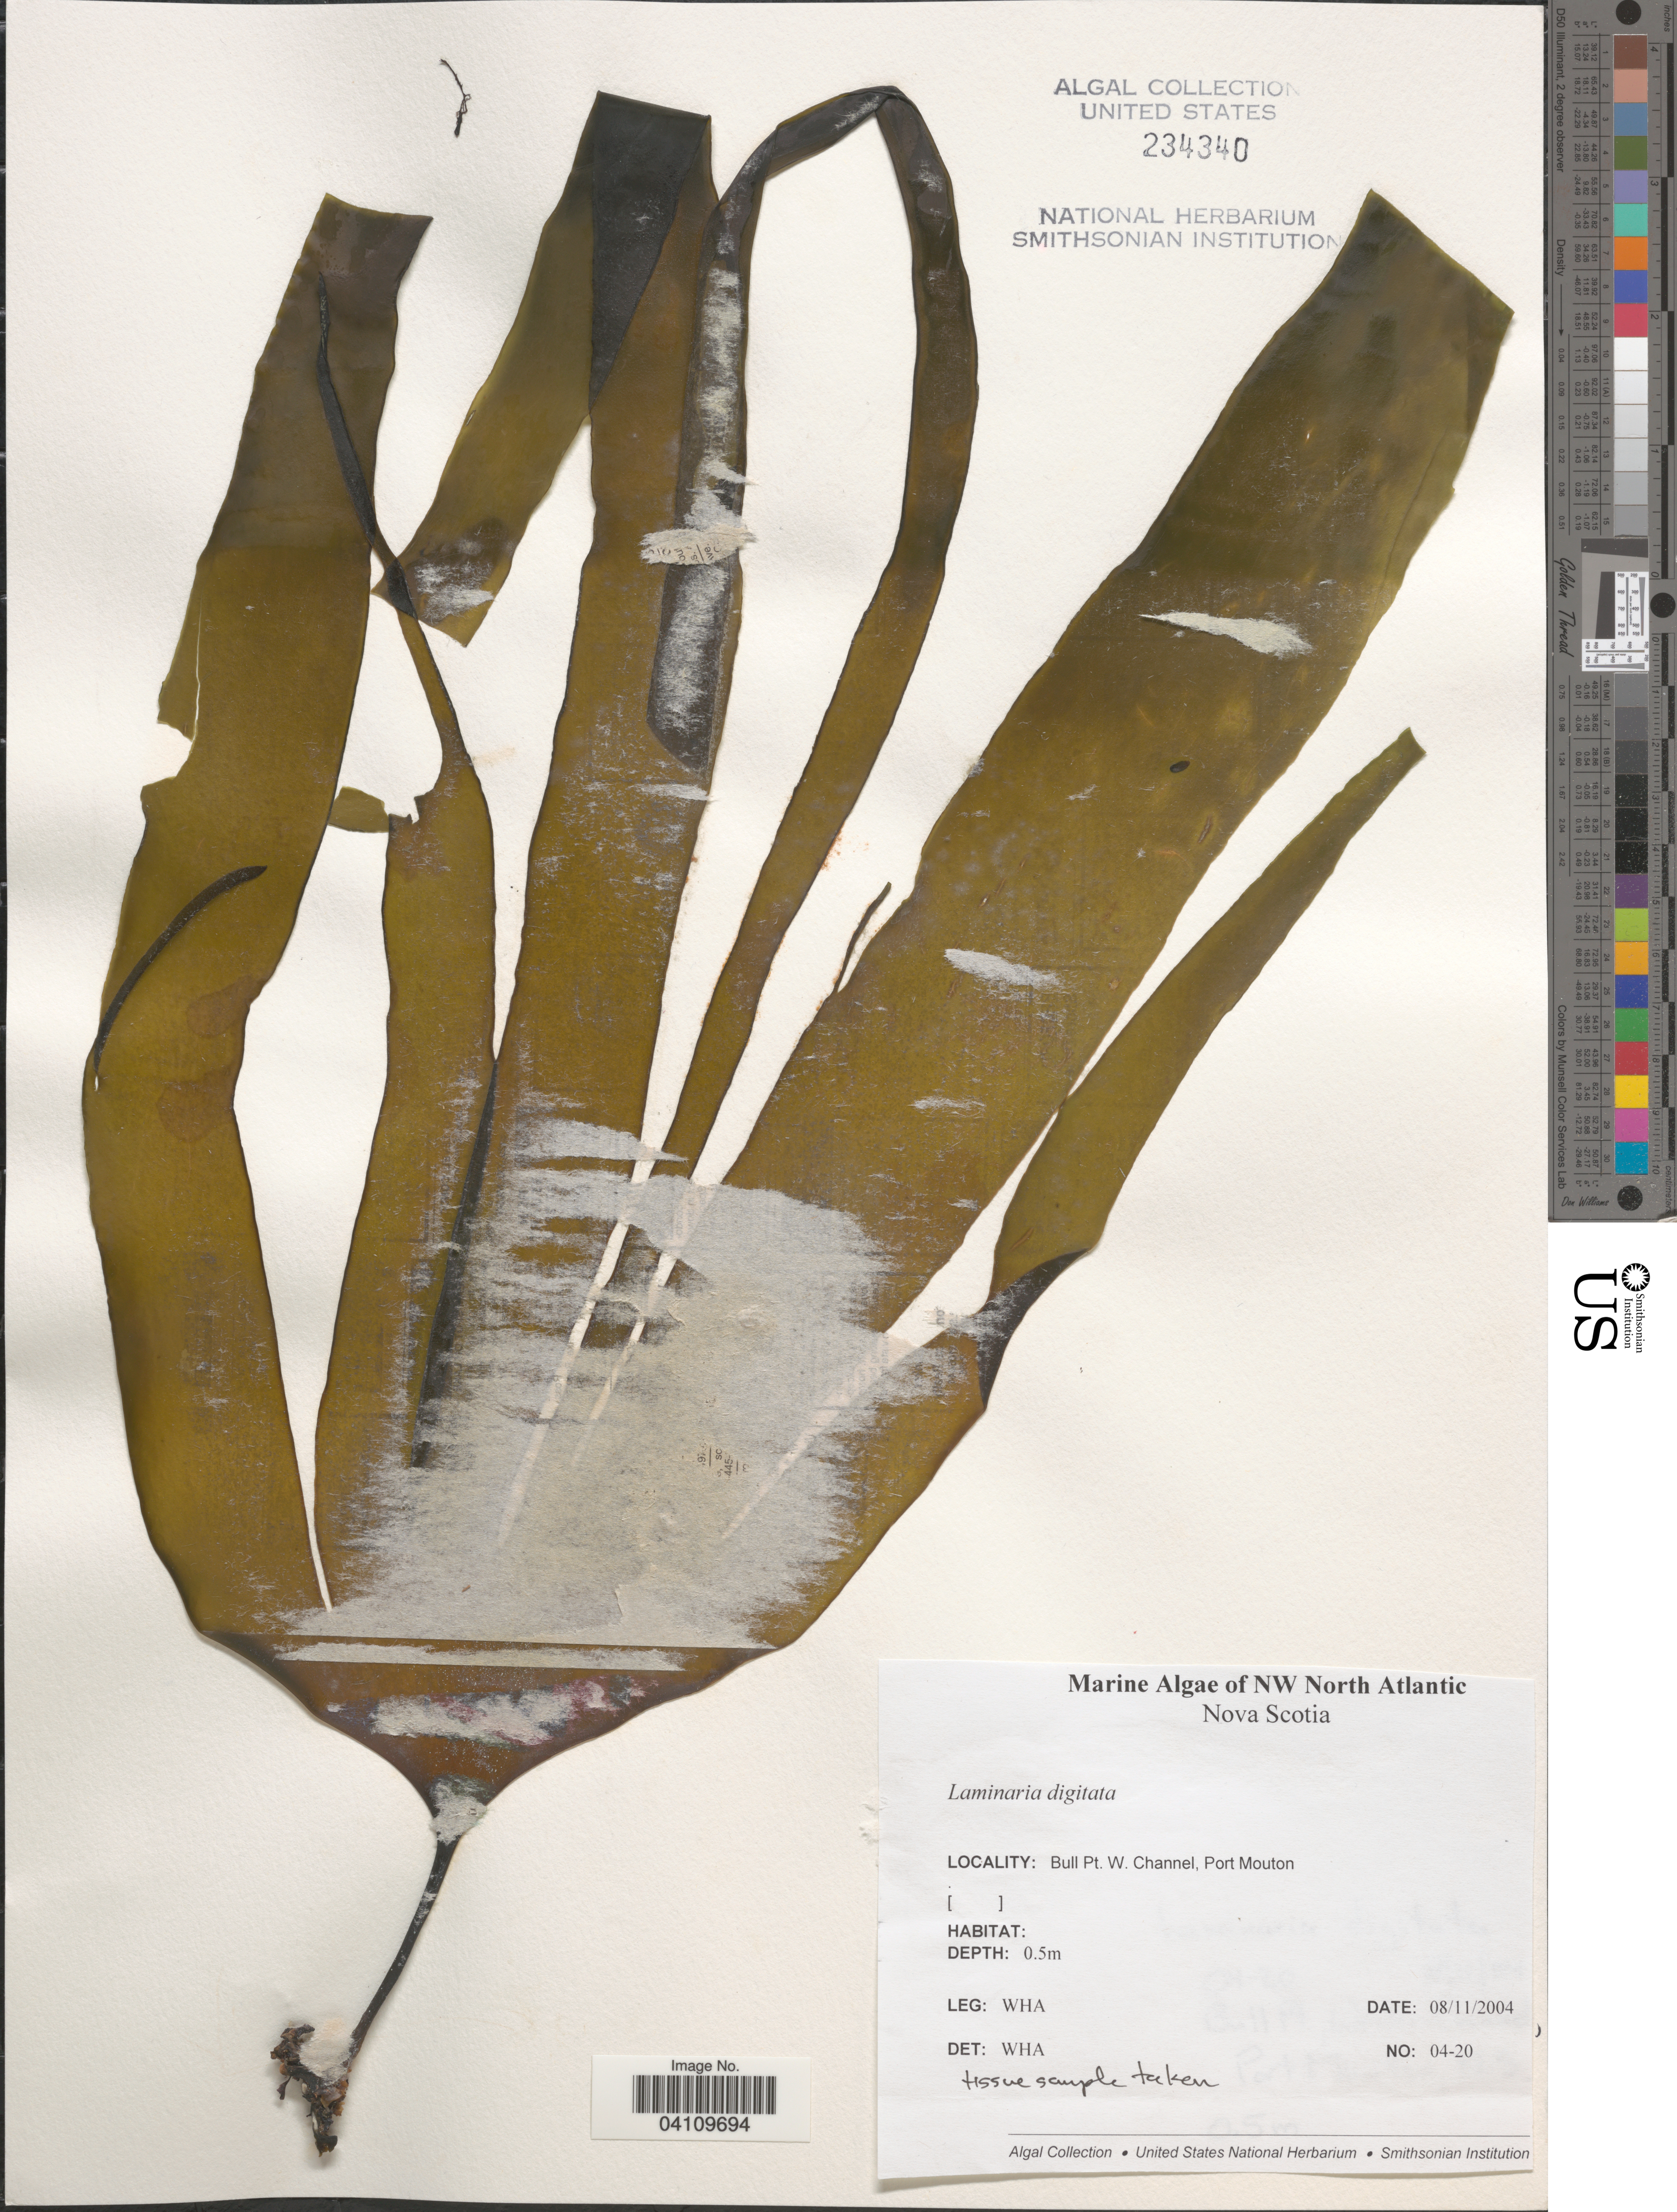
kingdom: Chromista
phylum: Ochrophyta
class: Phaeophyceae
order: Laminariales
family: Laminariaceae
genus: Laminaria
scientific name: Laminaria digitata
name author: (Hudson) J.V.Lamouroux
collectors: W. H. Adey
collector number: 04-20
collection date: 2004-11-08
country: Canada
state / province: Nova Scotia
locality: NW North Atlantic. Bull Pt. W. Channel, Port Mouton.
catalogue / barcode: US 234340